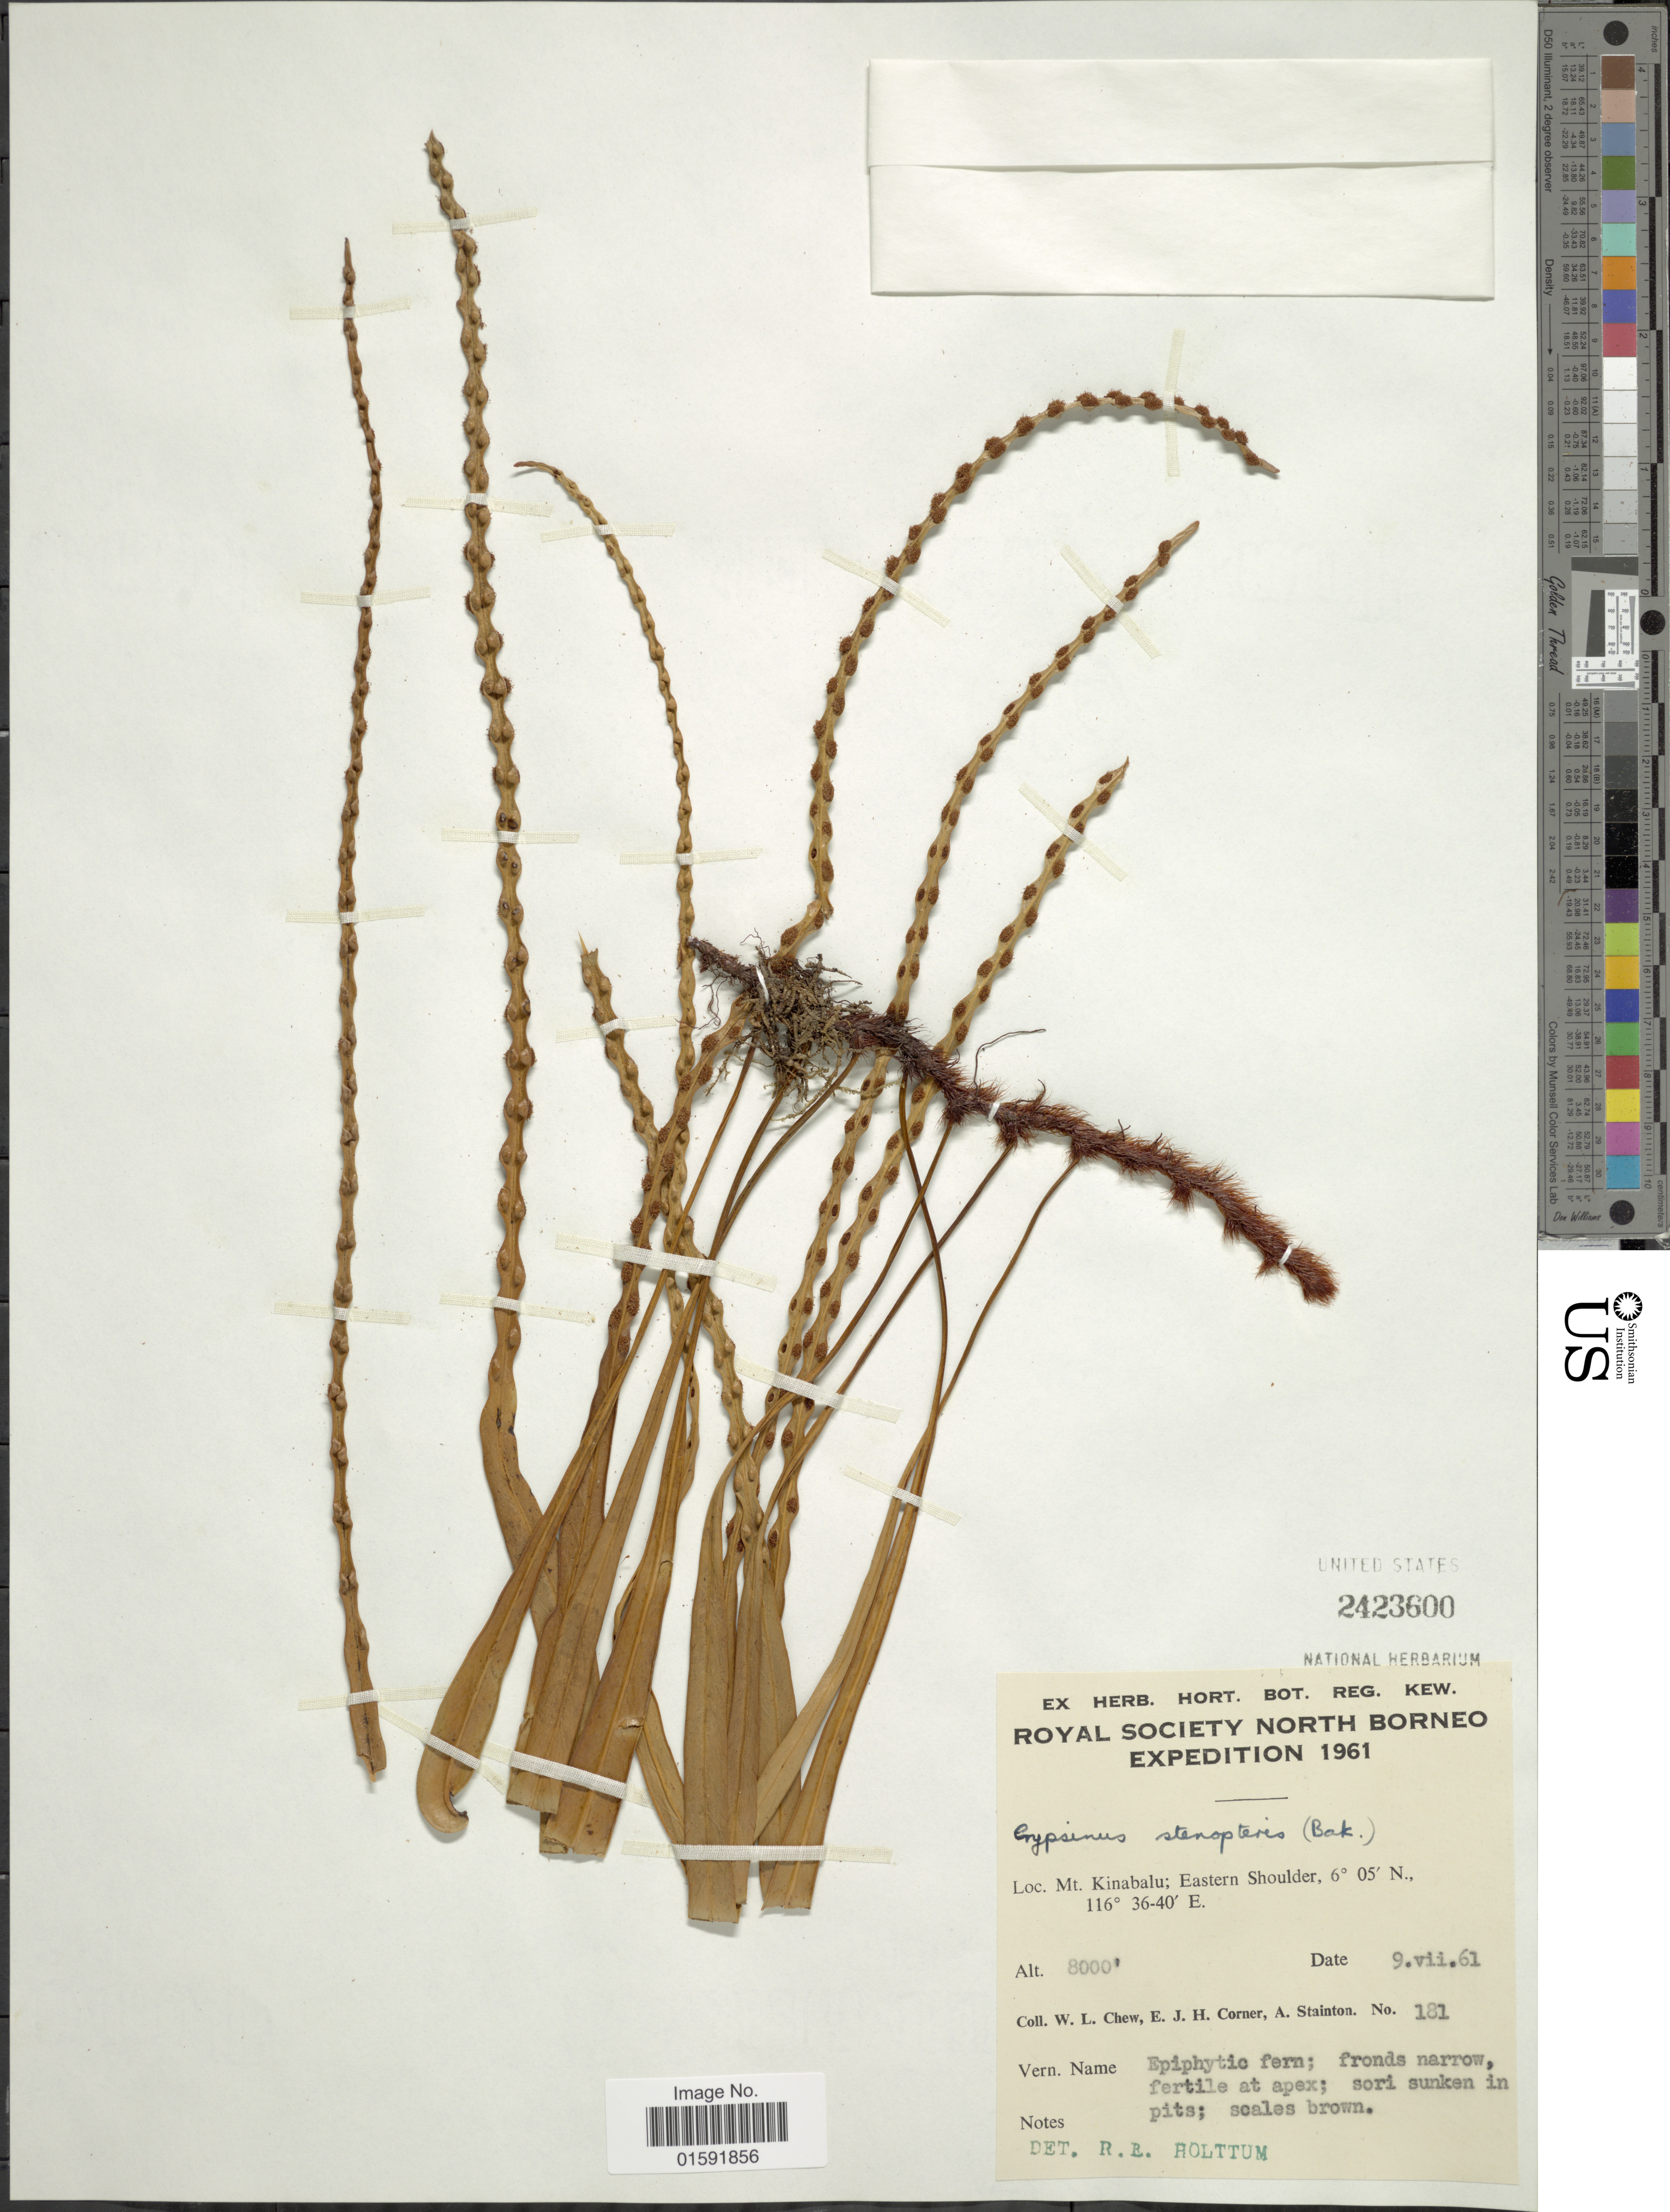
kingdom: Plantae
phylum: Tracheophyta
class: Polypodiopsida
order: Polypodiales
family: Polypodiaceae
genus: Selliguea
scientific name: Selliguea soridens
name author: (Hook.) Hovenkamp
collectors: W. Chew, E. Corner & A. Stainton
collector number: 181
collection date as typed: Transcribed d/m/y: 7/7/61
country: Malaysia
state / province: Sabah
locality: North Borneo, Mt. Kinabalu: Eastern Shoulder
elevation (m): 2438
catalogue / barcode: US 2423600